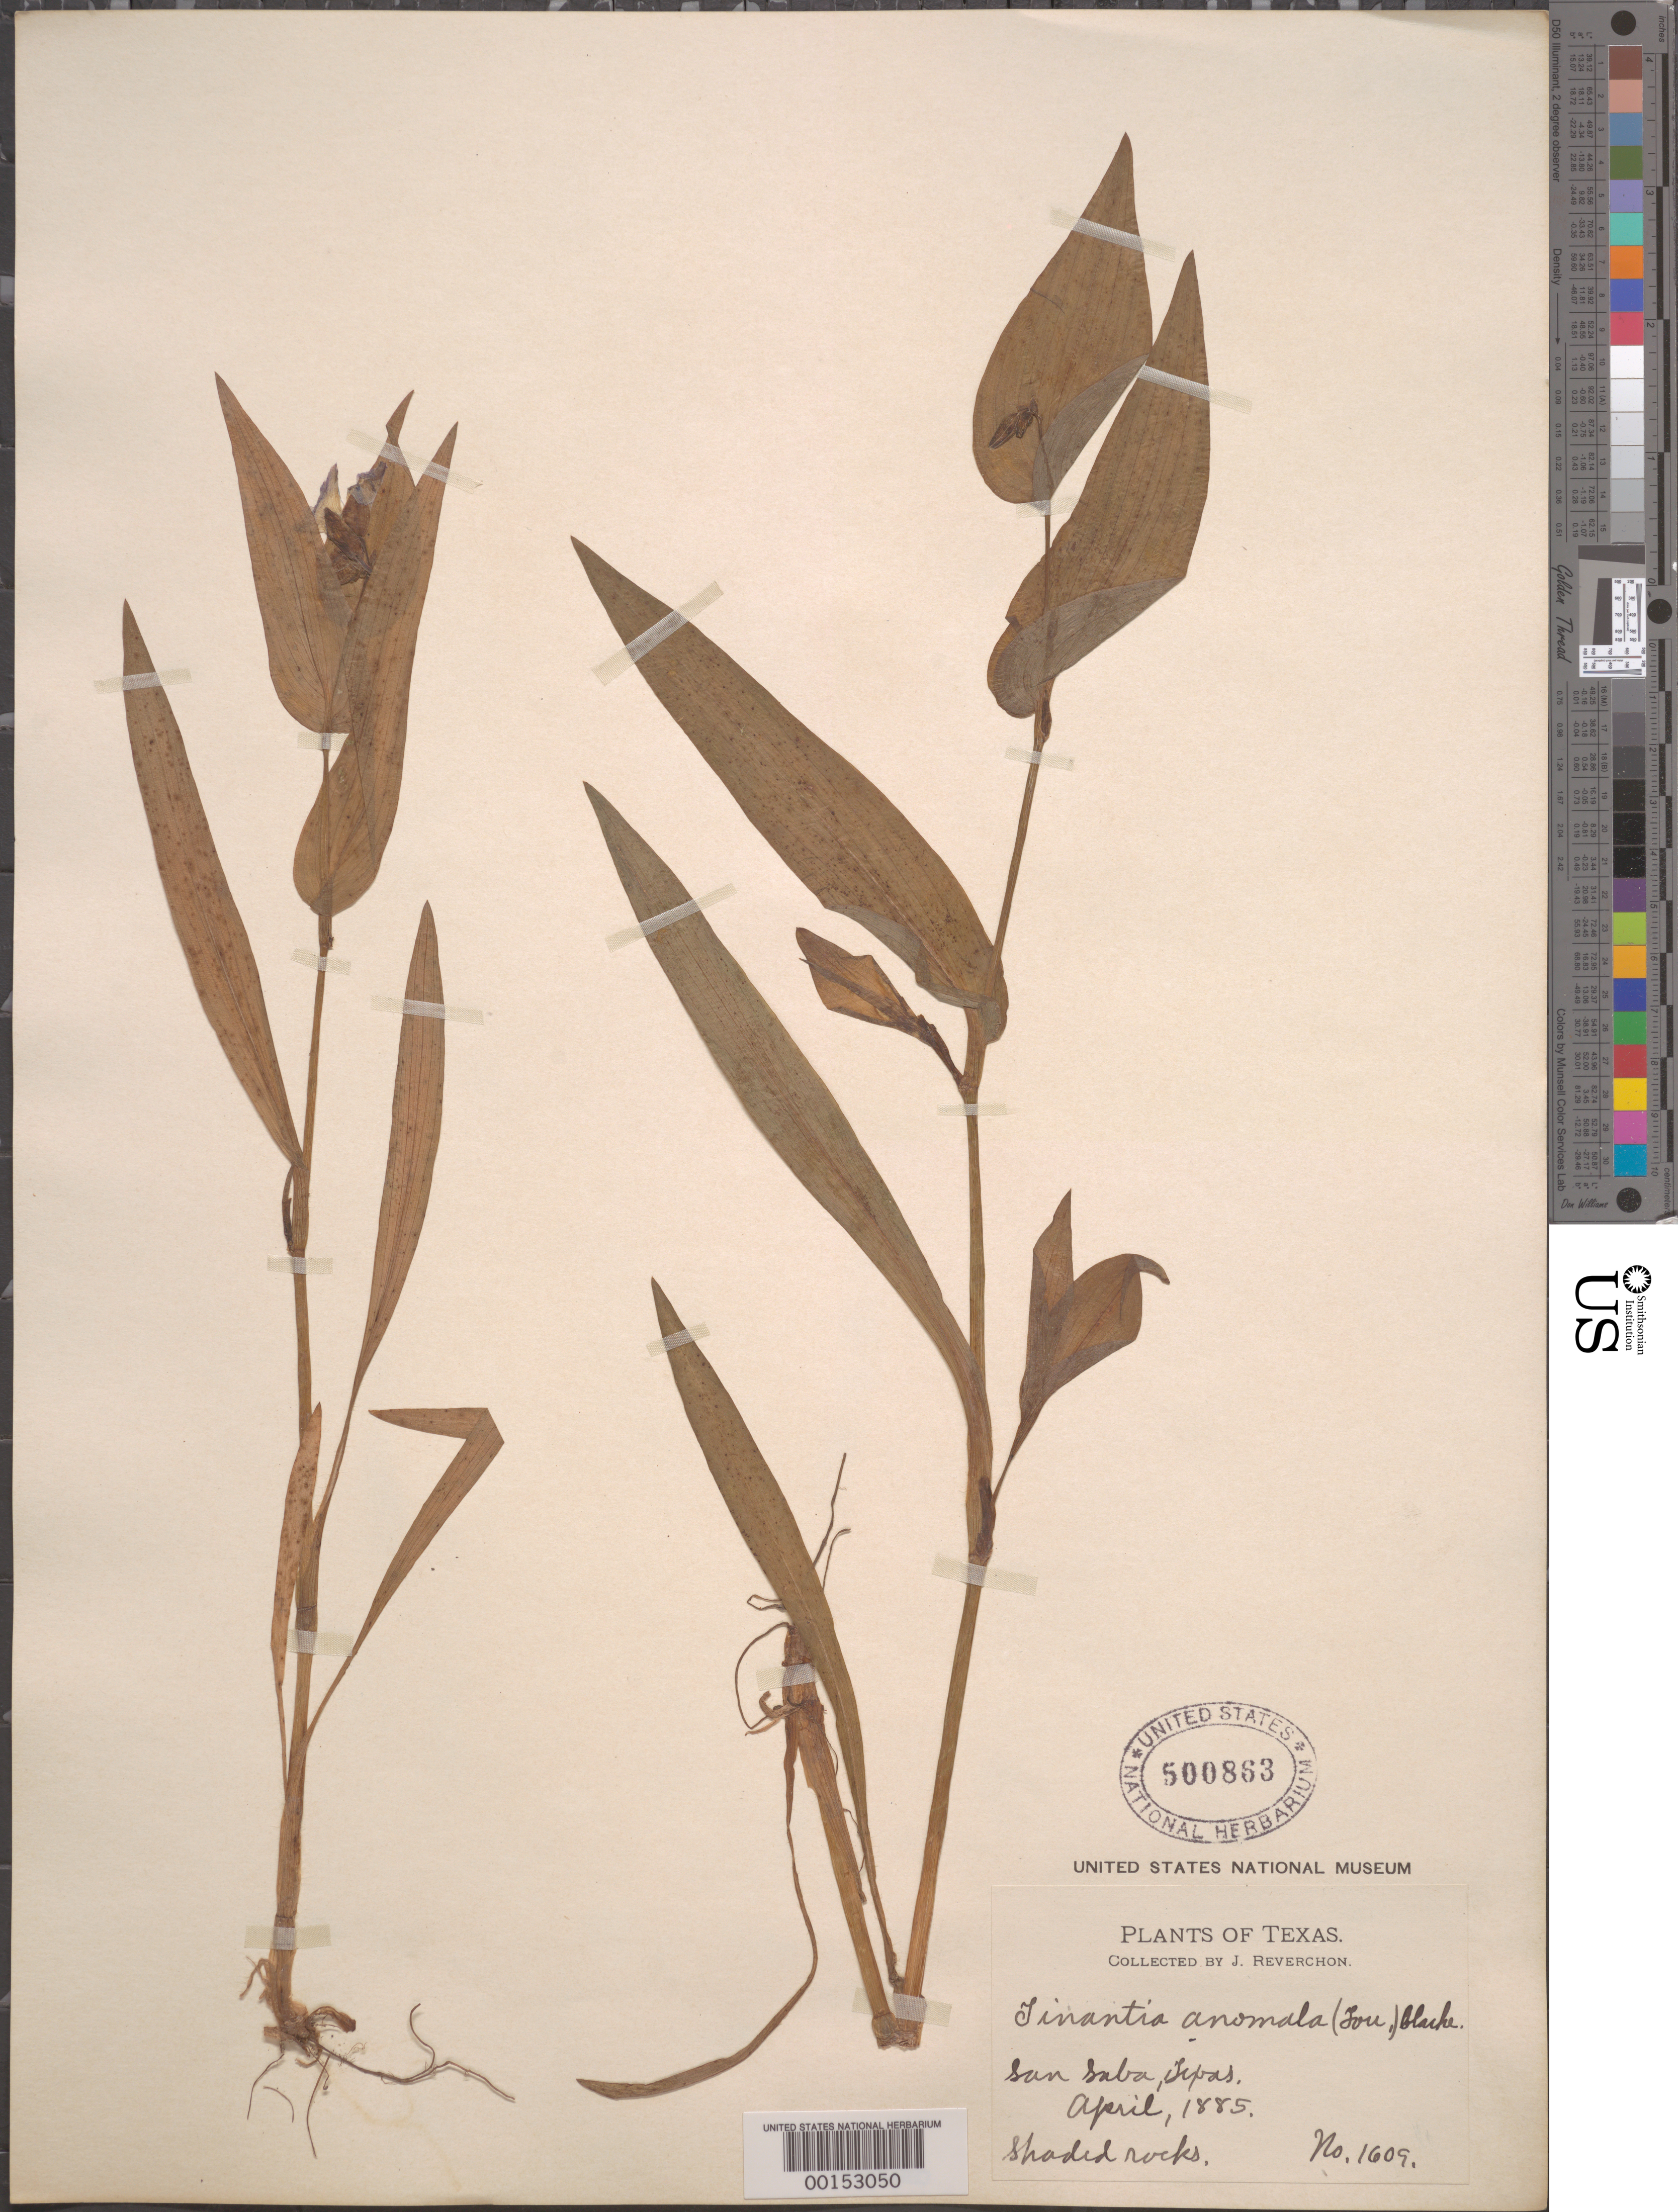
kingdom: Plantae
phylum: Tracheophyta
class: Liliopsida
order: Commelinales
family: Commelinaceae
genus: Tinantia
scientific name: Tinantia anomala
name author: (Torr.) C.B. Clarke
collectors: J. Reverchon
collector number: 1609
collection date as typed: Apr 1885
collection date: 1885-04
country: United States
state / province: Texas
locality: San saba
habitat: Shaded rocks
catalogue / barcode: US 500863